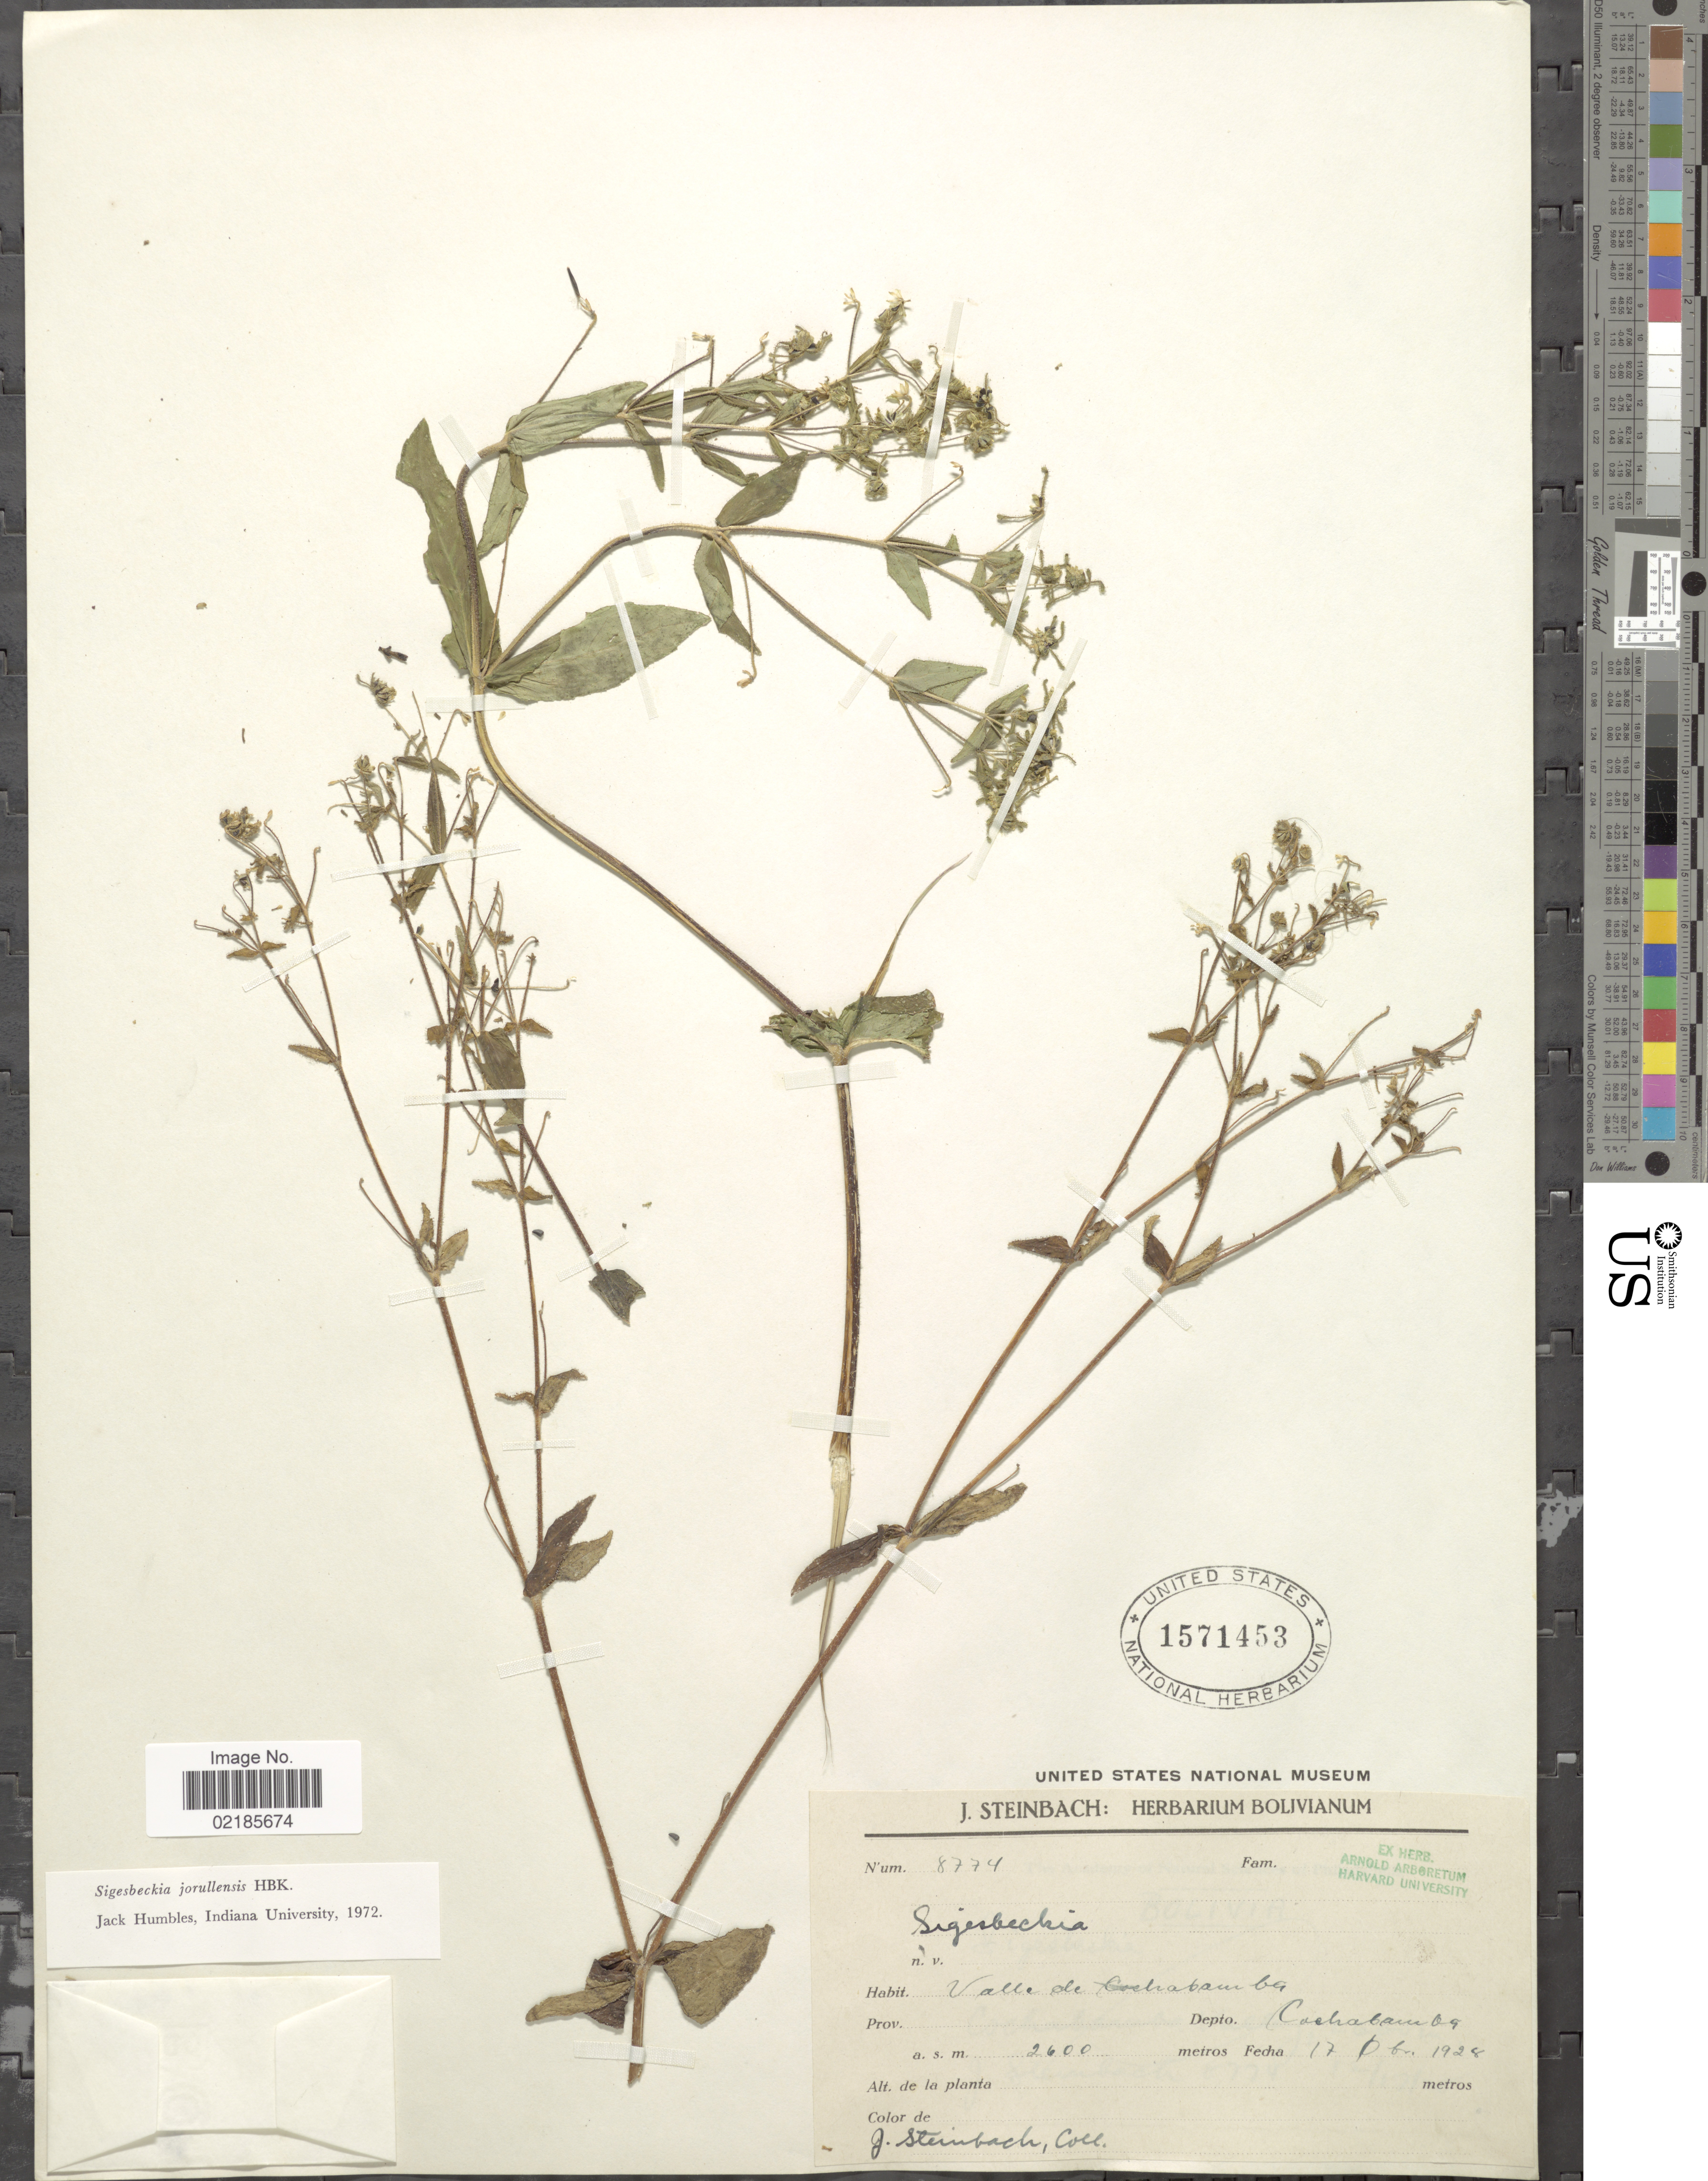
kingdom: Plantae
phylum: Tracheophyta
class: Magnoliopsida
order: Asterales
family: Asteraceae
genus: Sigesbeckia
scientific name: Sigesbeckia jorullensis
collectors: J. Steinbach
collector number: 8774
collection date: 1928-10-17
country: Bolivia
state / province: Cochabamba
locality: Valle de Cochamba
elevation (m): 2600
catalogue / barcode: US 1571453